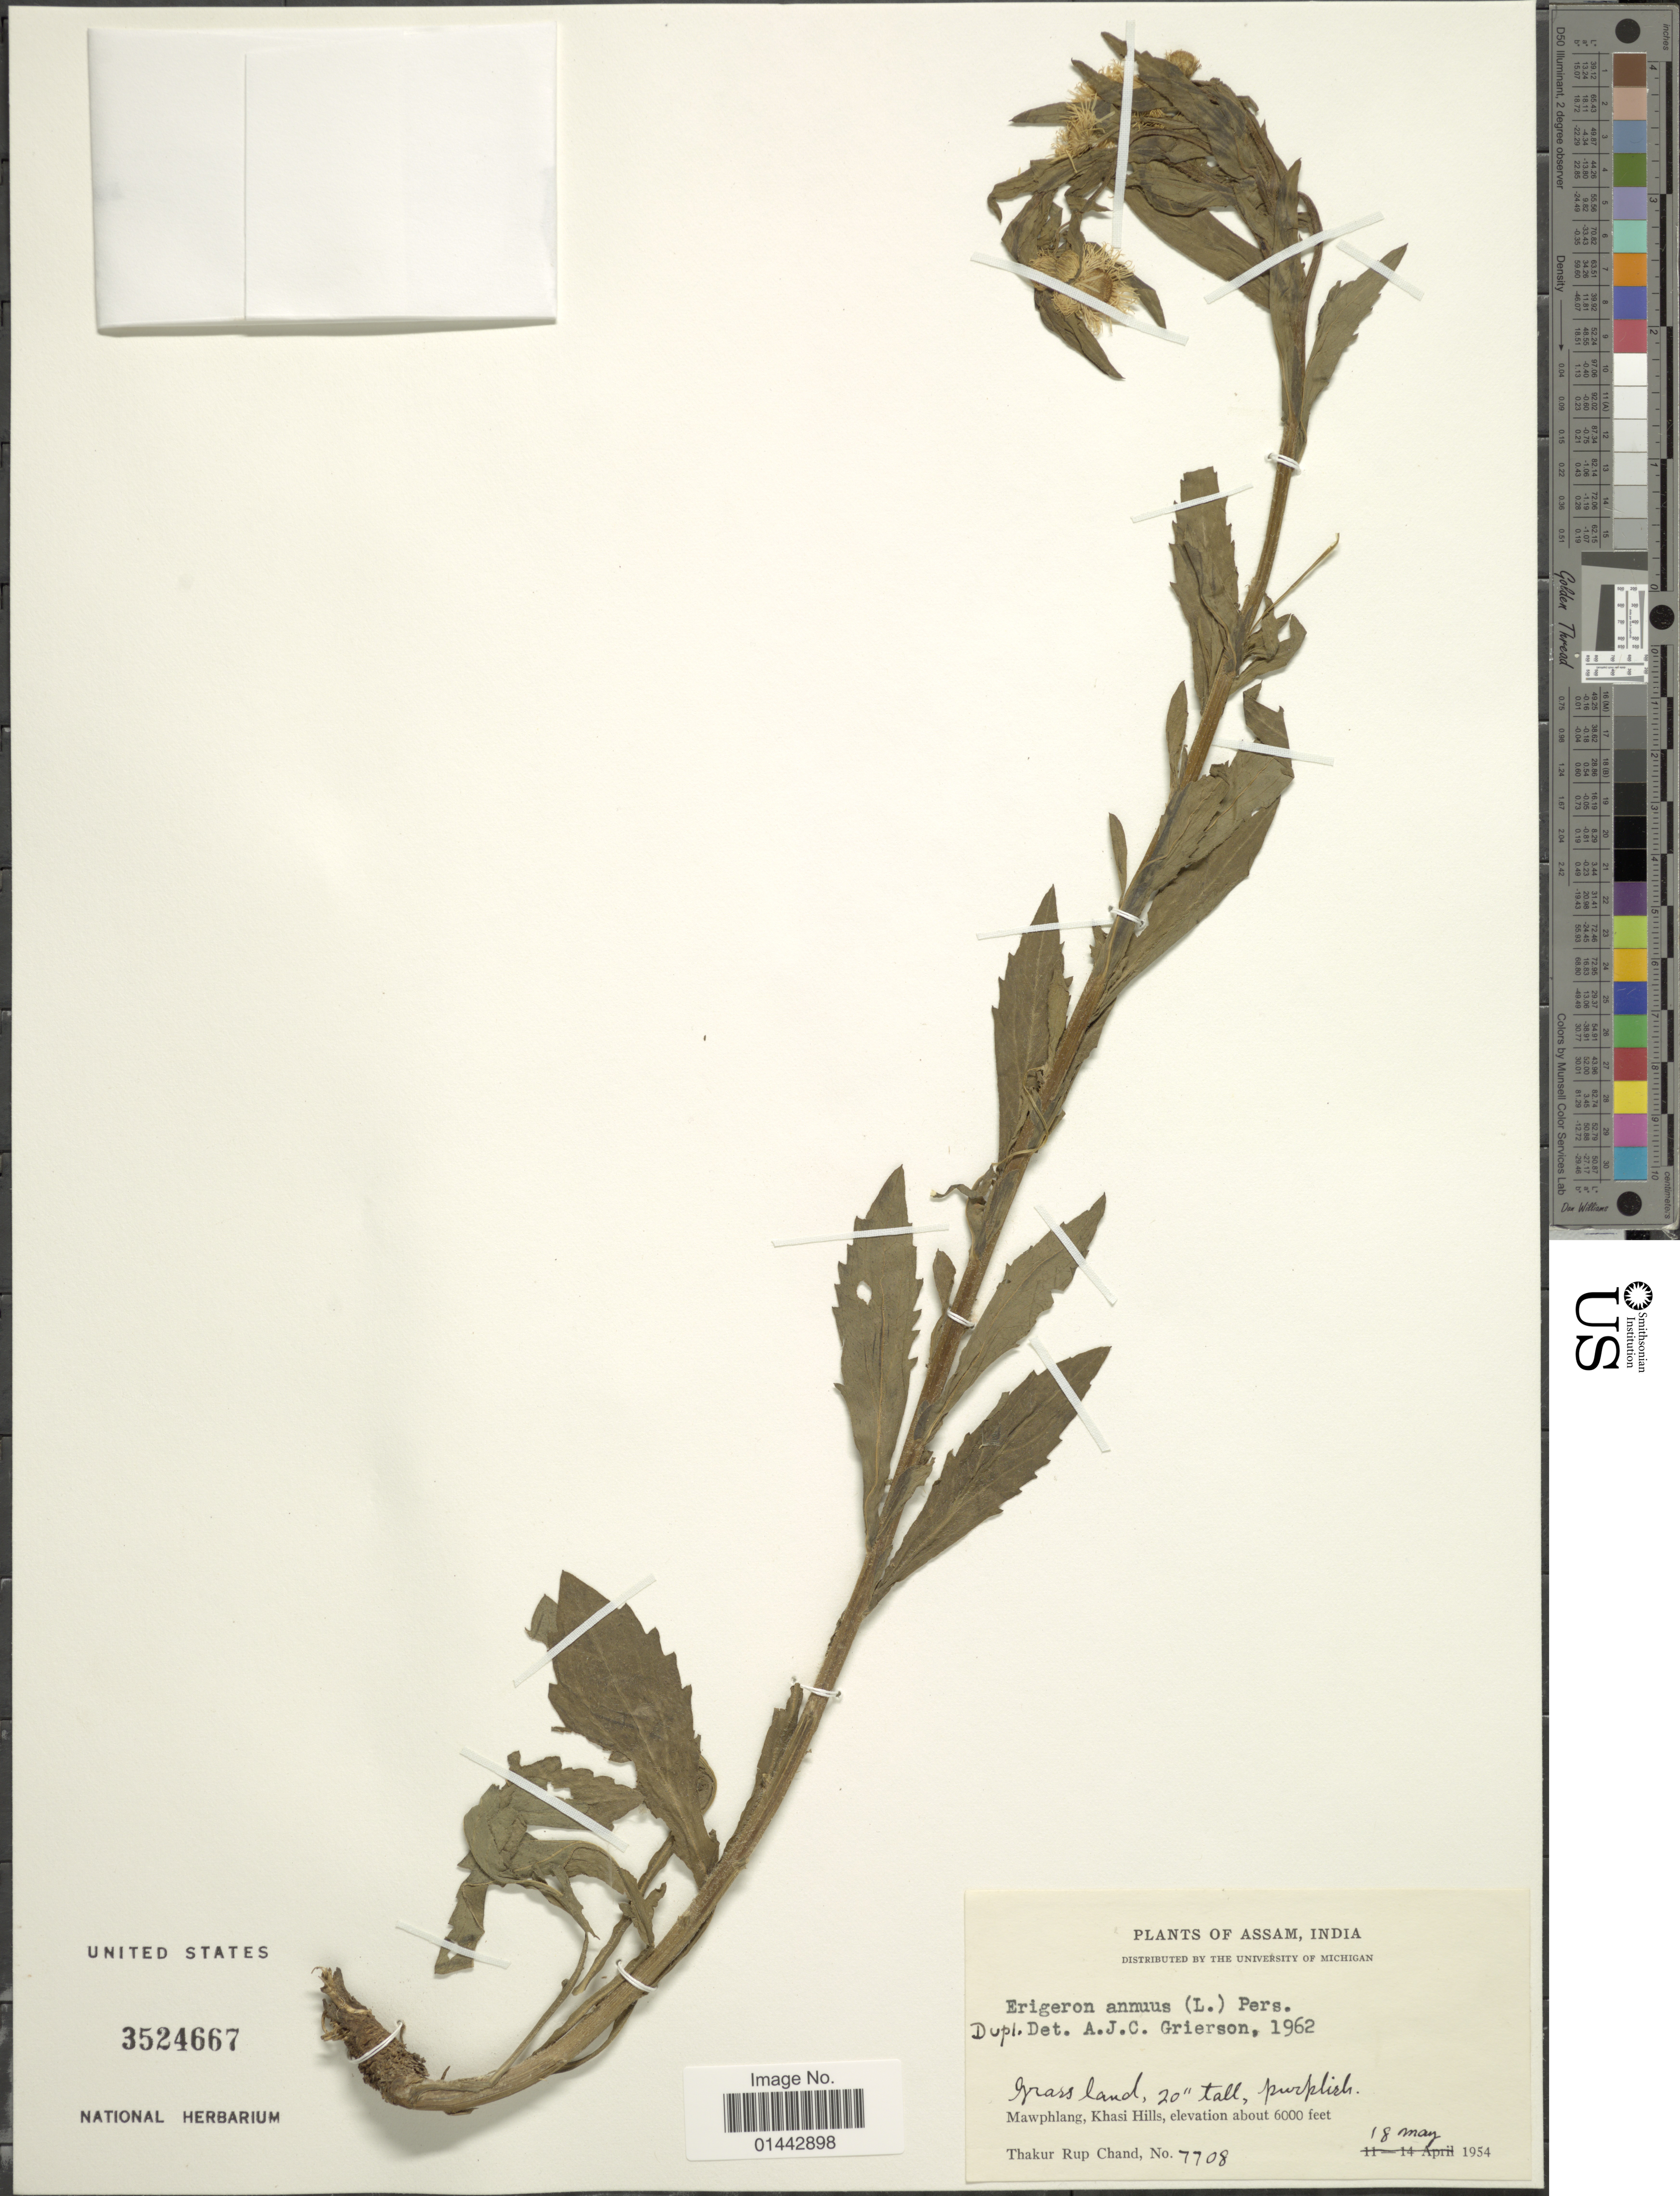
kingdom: Plantae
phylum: Tracheophyta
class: Magnoliopsida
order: Asterales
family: Asteraceae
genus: Erigeron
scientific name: Erigeron annuus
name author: (L.) Pers.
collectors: T. R. Chand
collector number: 7708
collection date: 1954-05-18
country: India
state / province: Meghalaya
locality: Grass land, Mawphlang, Khasi Hills.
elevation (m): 1829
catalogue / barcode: US 3524667